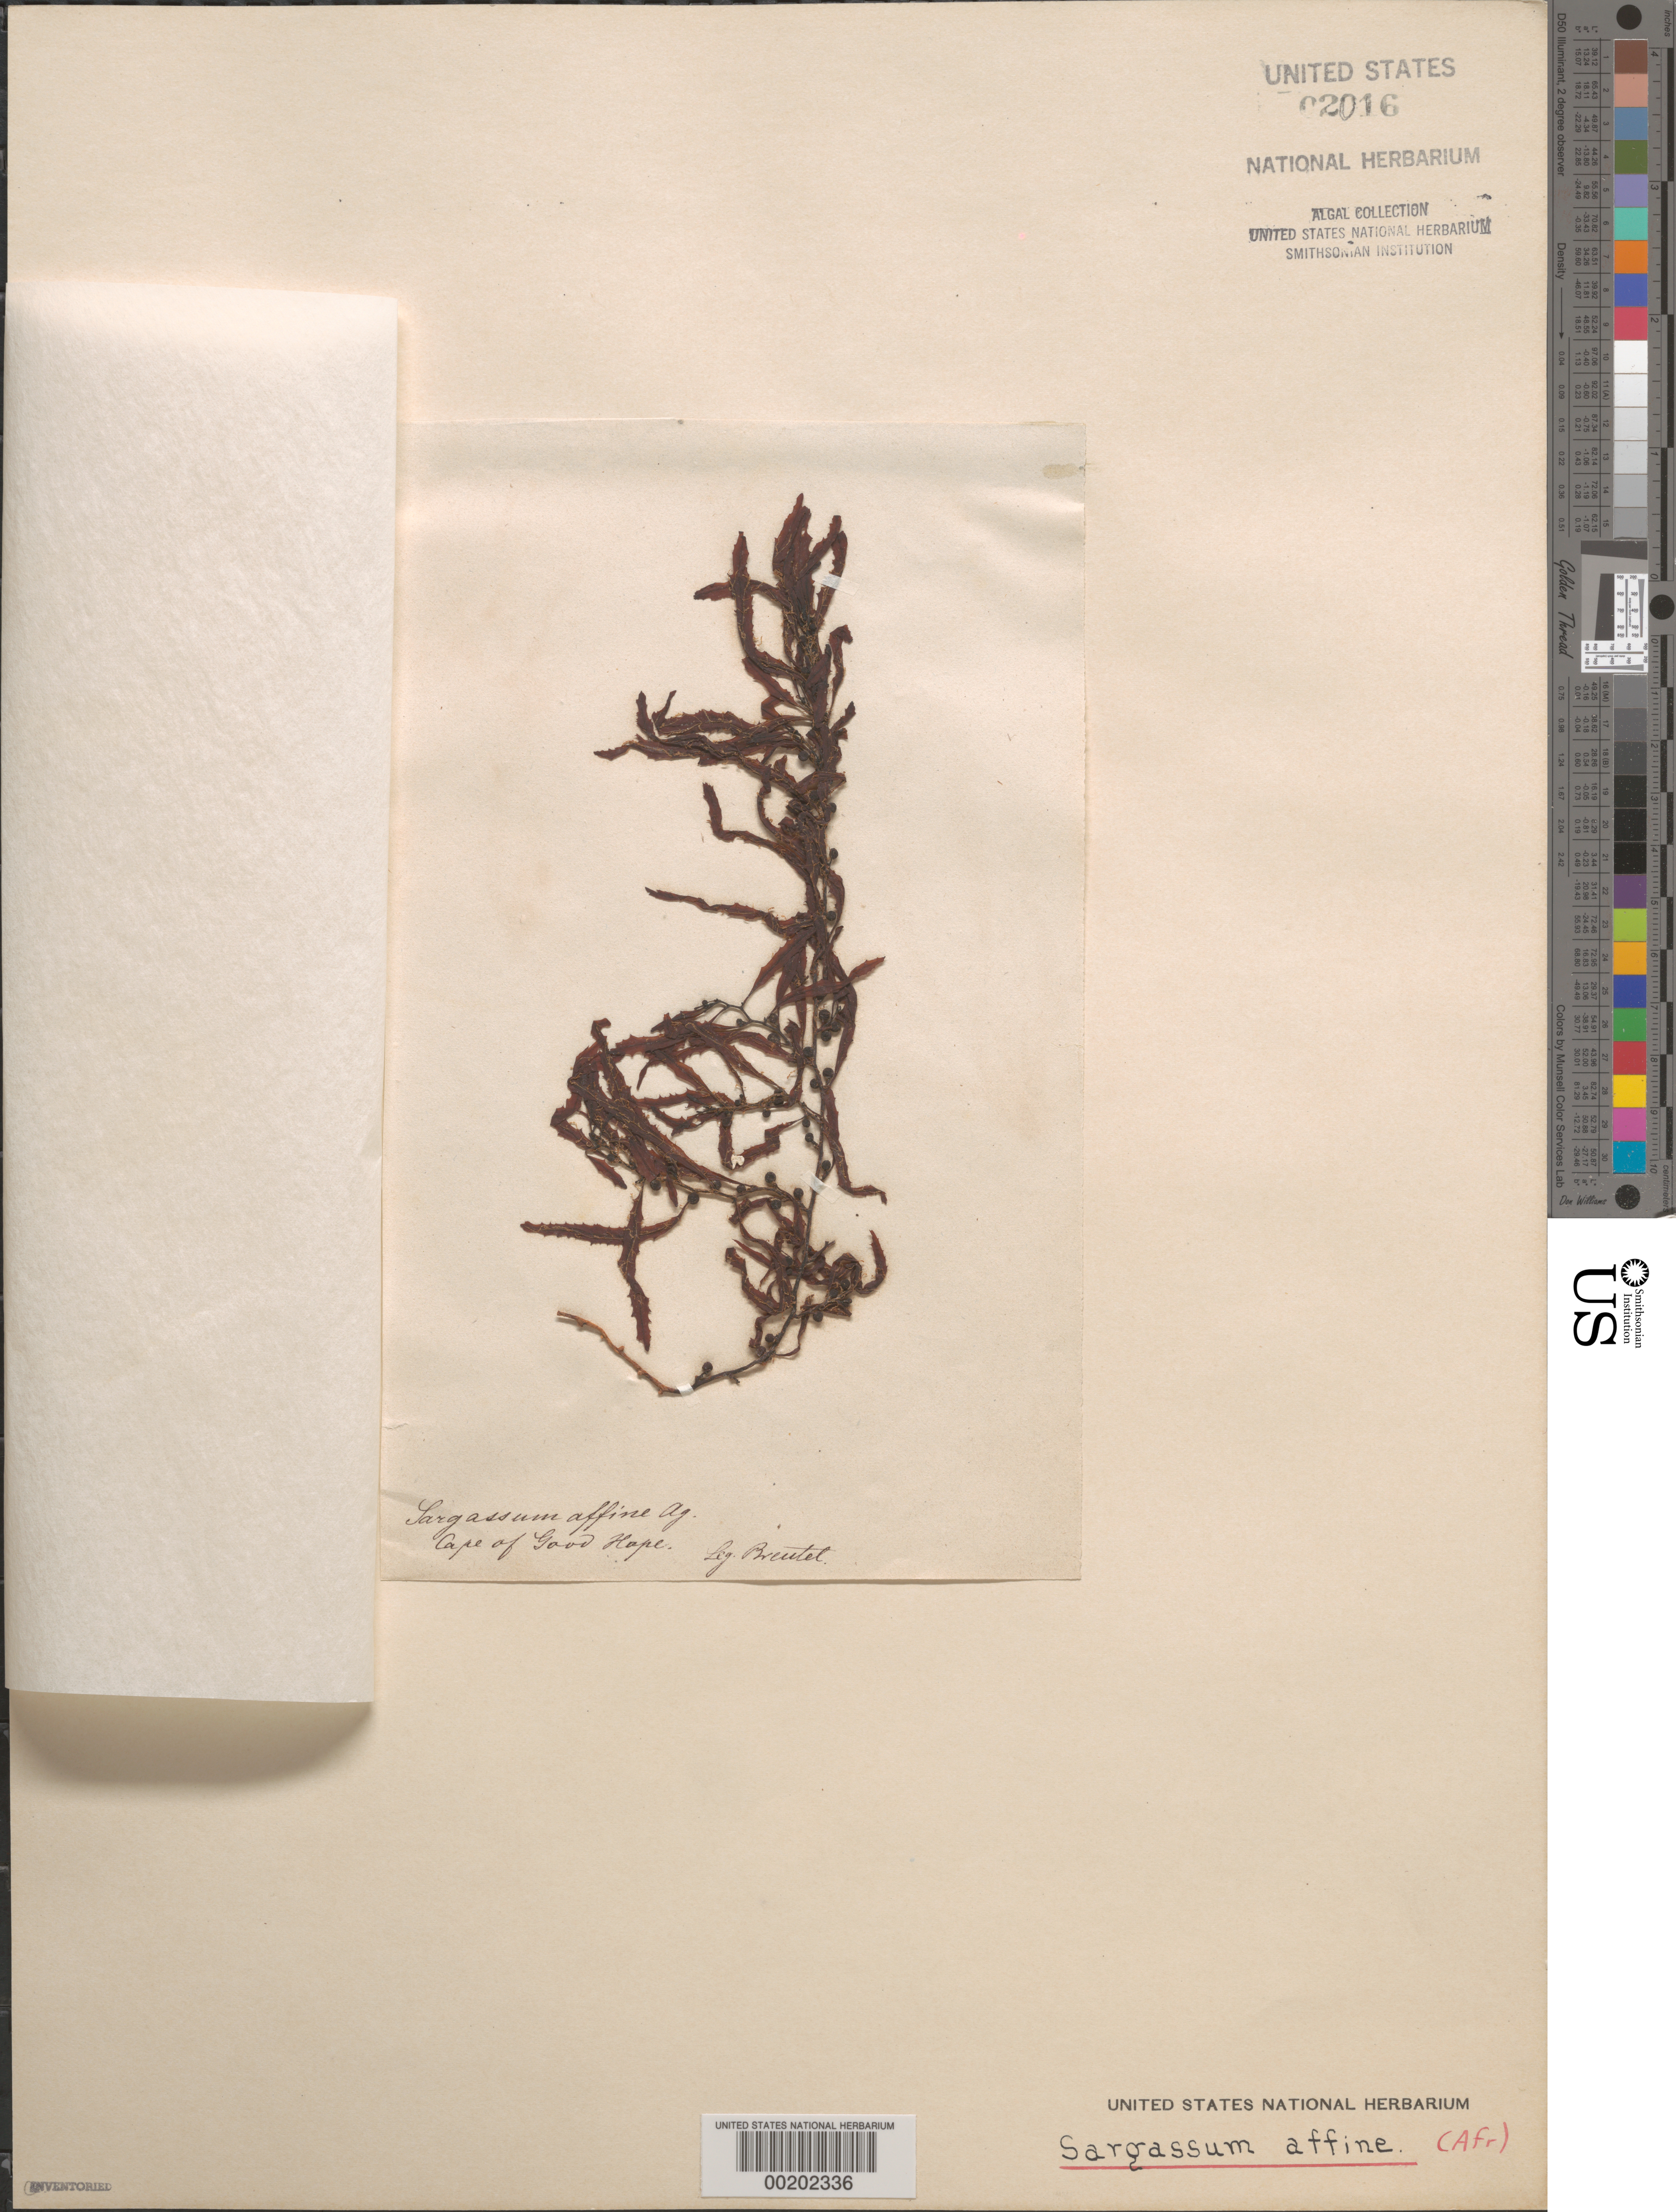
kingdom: Chromista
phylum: Ochrophyta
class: Phaeophyceae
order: Fucales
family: Sargassaceae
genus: Sargassum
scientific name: Sargassum filipendula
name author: C. Agardh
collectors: J. Breutel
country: South Africa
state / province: Western Cape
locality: Cape of good hope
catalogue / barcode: US 2016